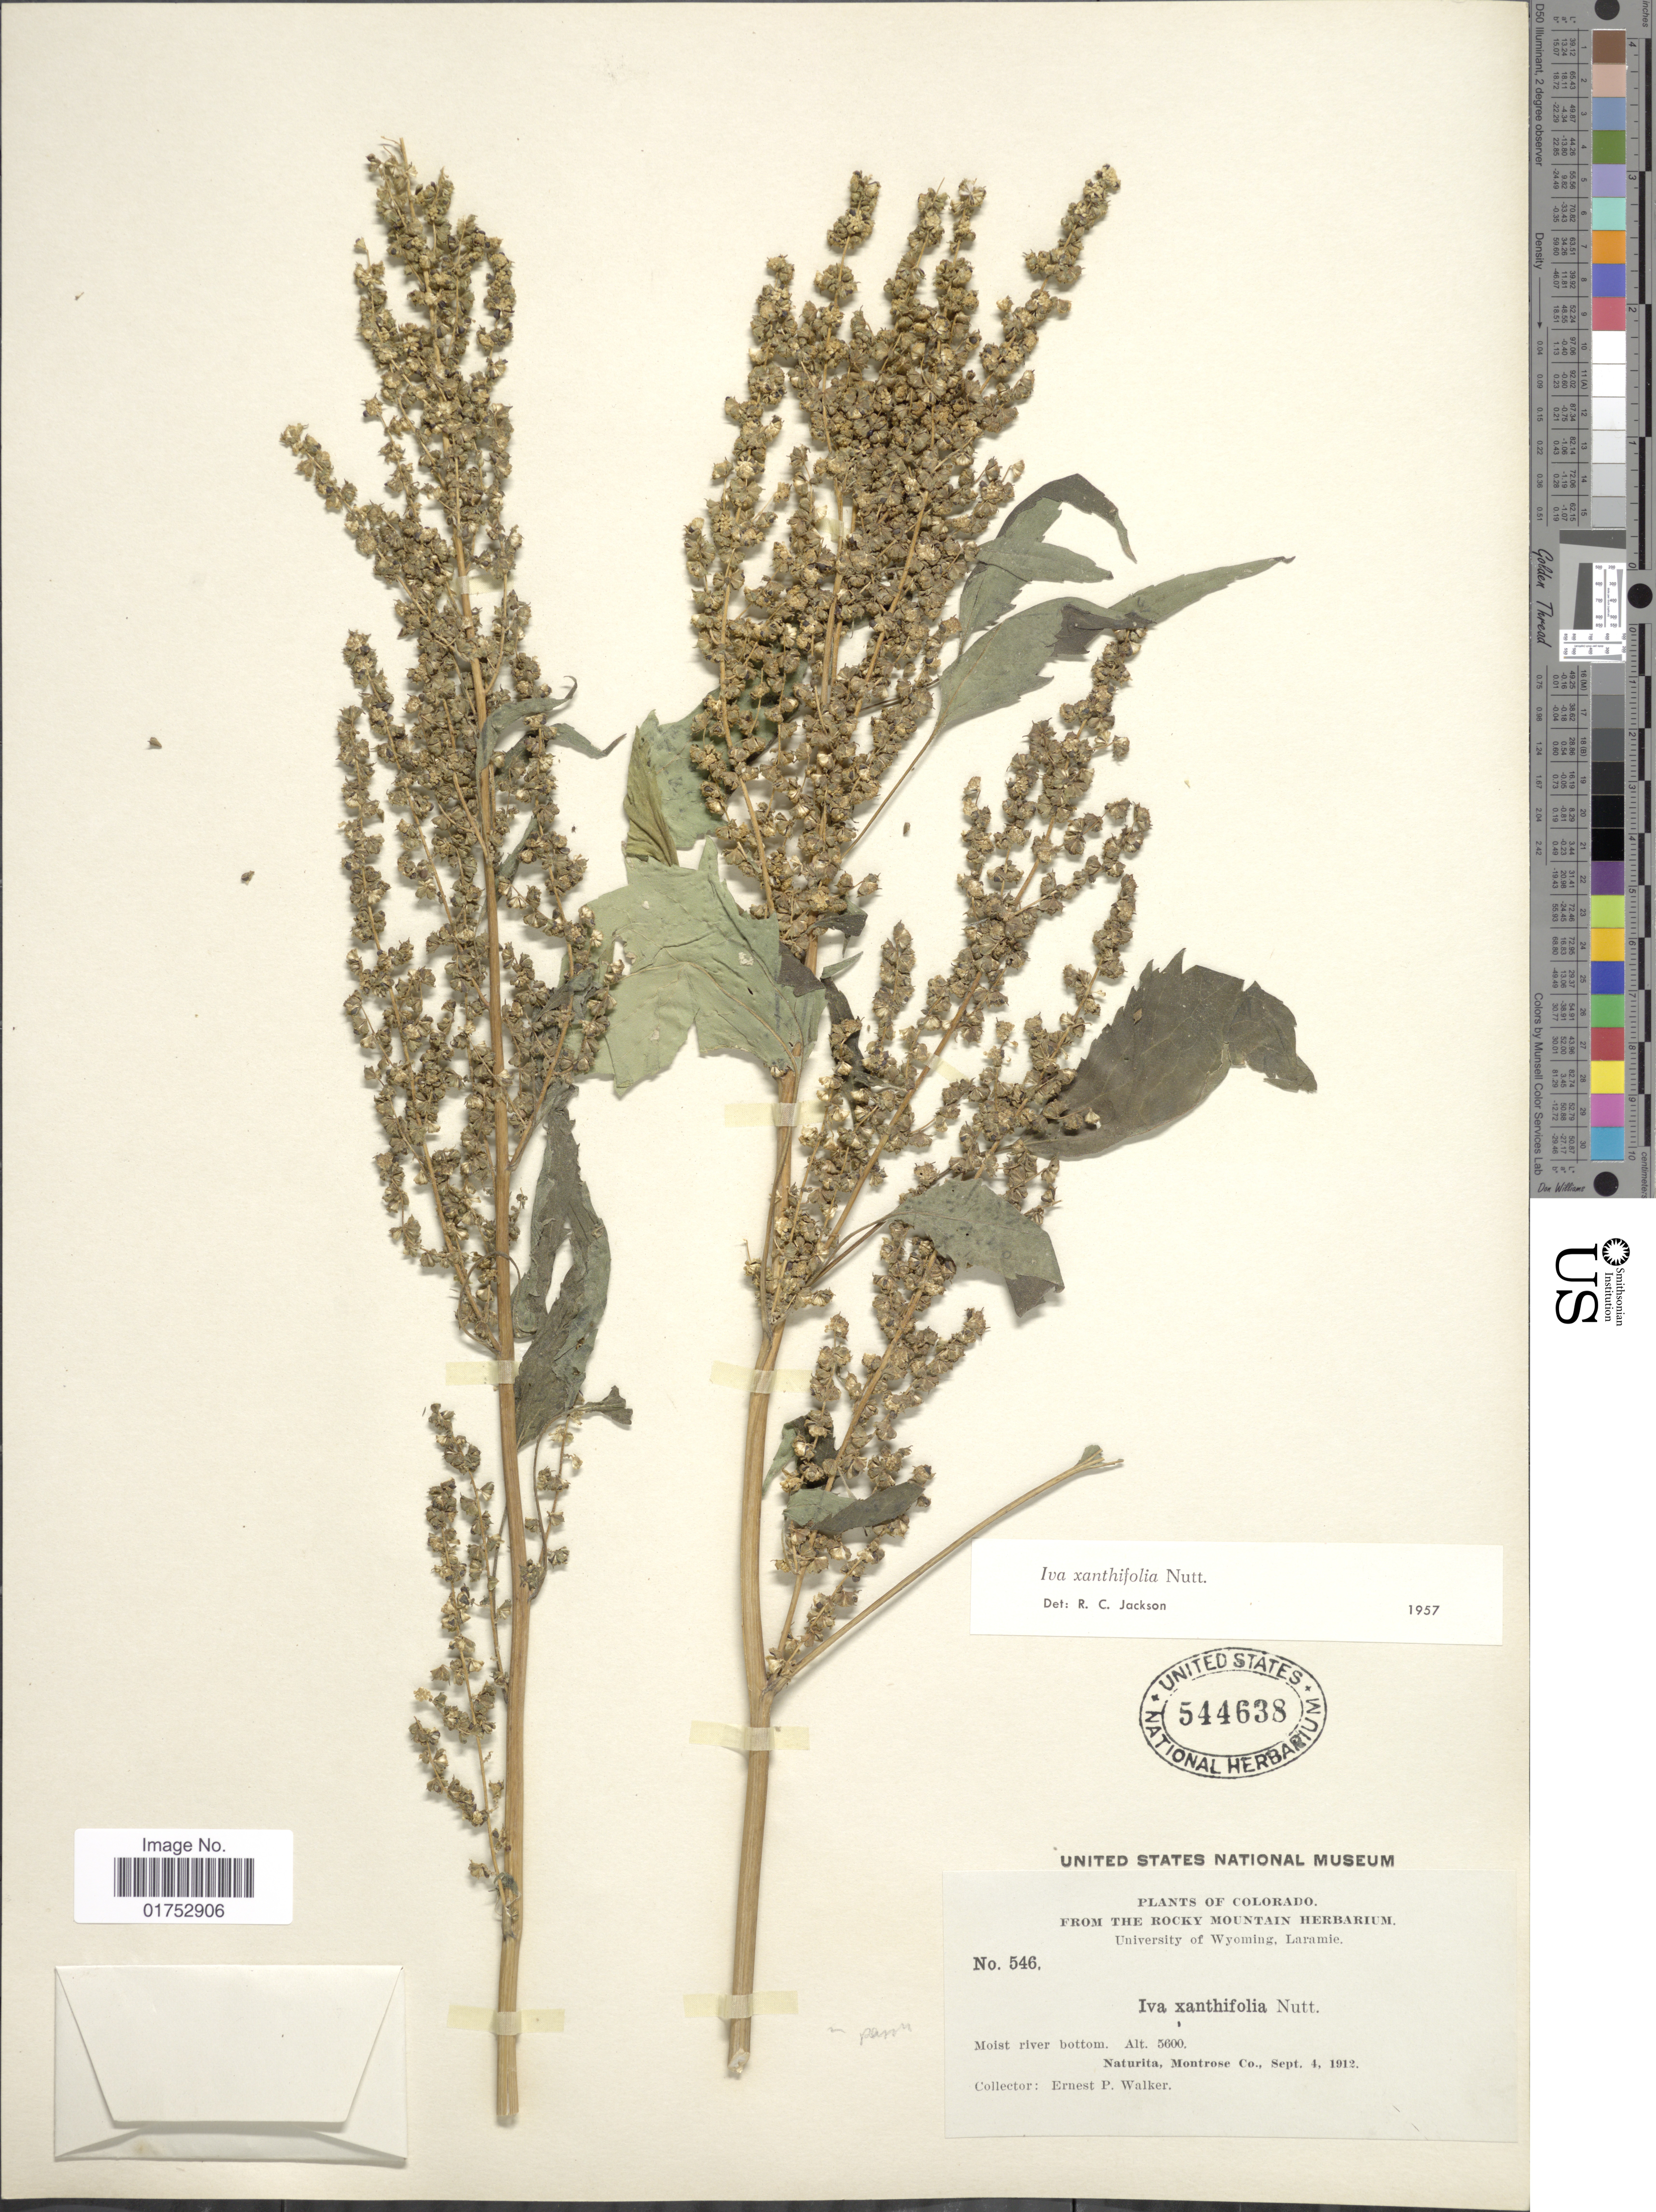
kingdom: Plantae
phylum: Tracheophyta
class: Magnoliopsida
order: Asterales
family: Asteraceae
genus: Iva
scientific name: Iva xanthifolia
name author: Nutt.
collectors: E. P. Walker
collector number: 546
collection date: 1912-09-04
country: United States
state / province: Colorado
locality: Naturita, Montrose Co.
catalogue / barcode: US 544638